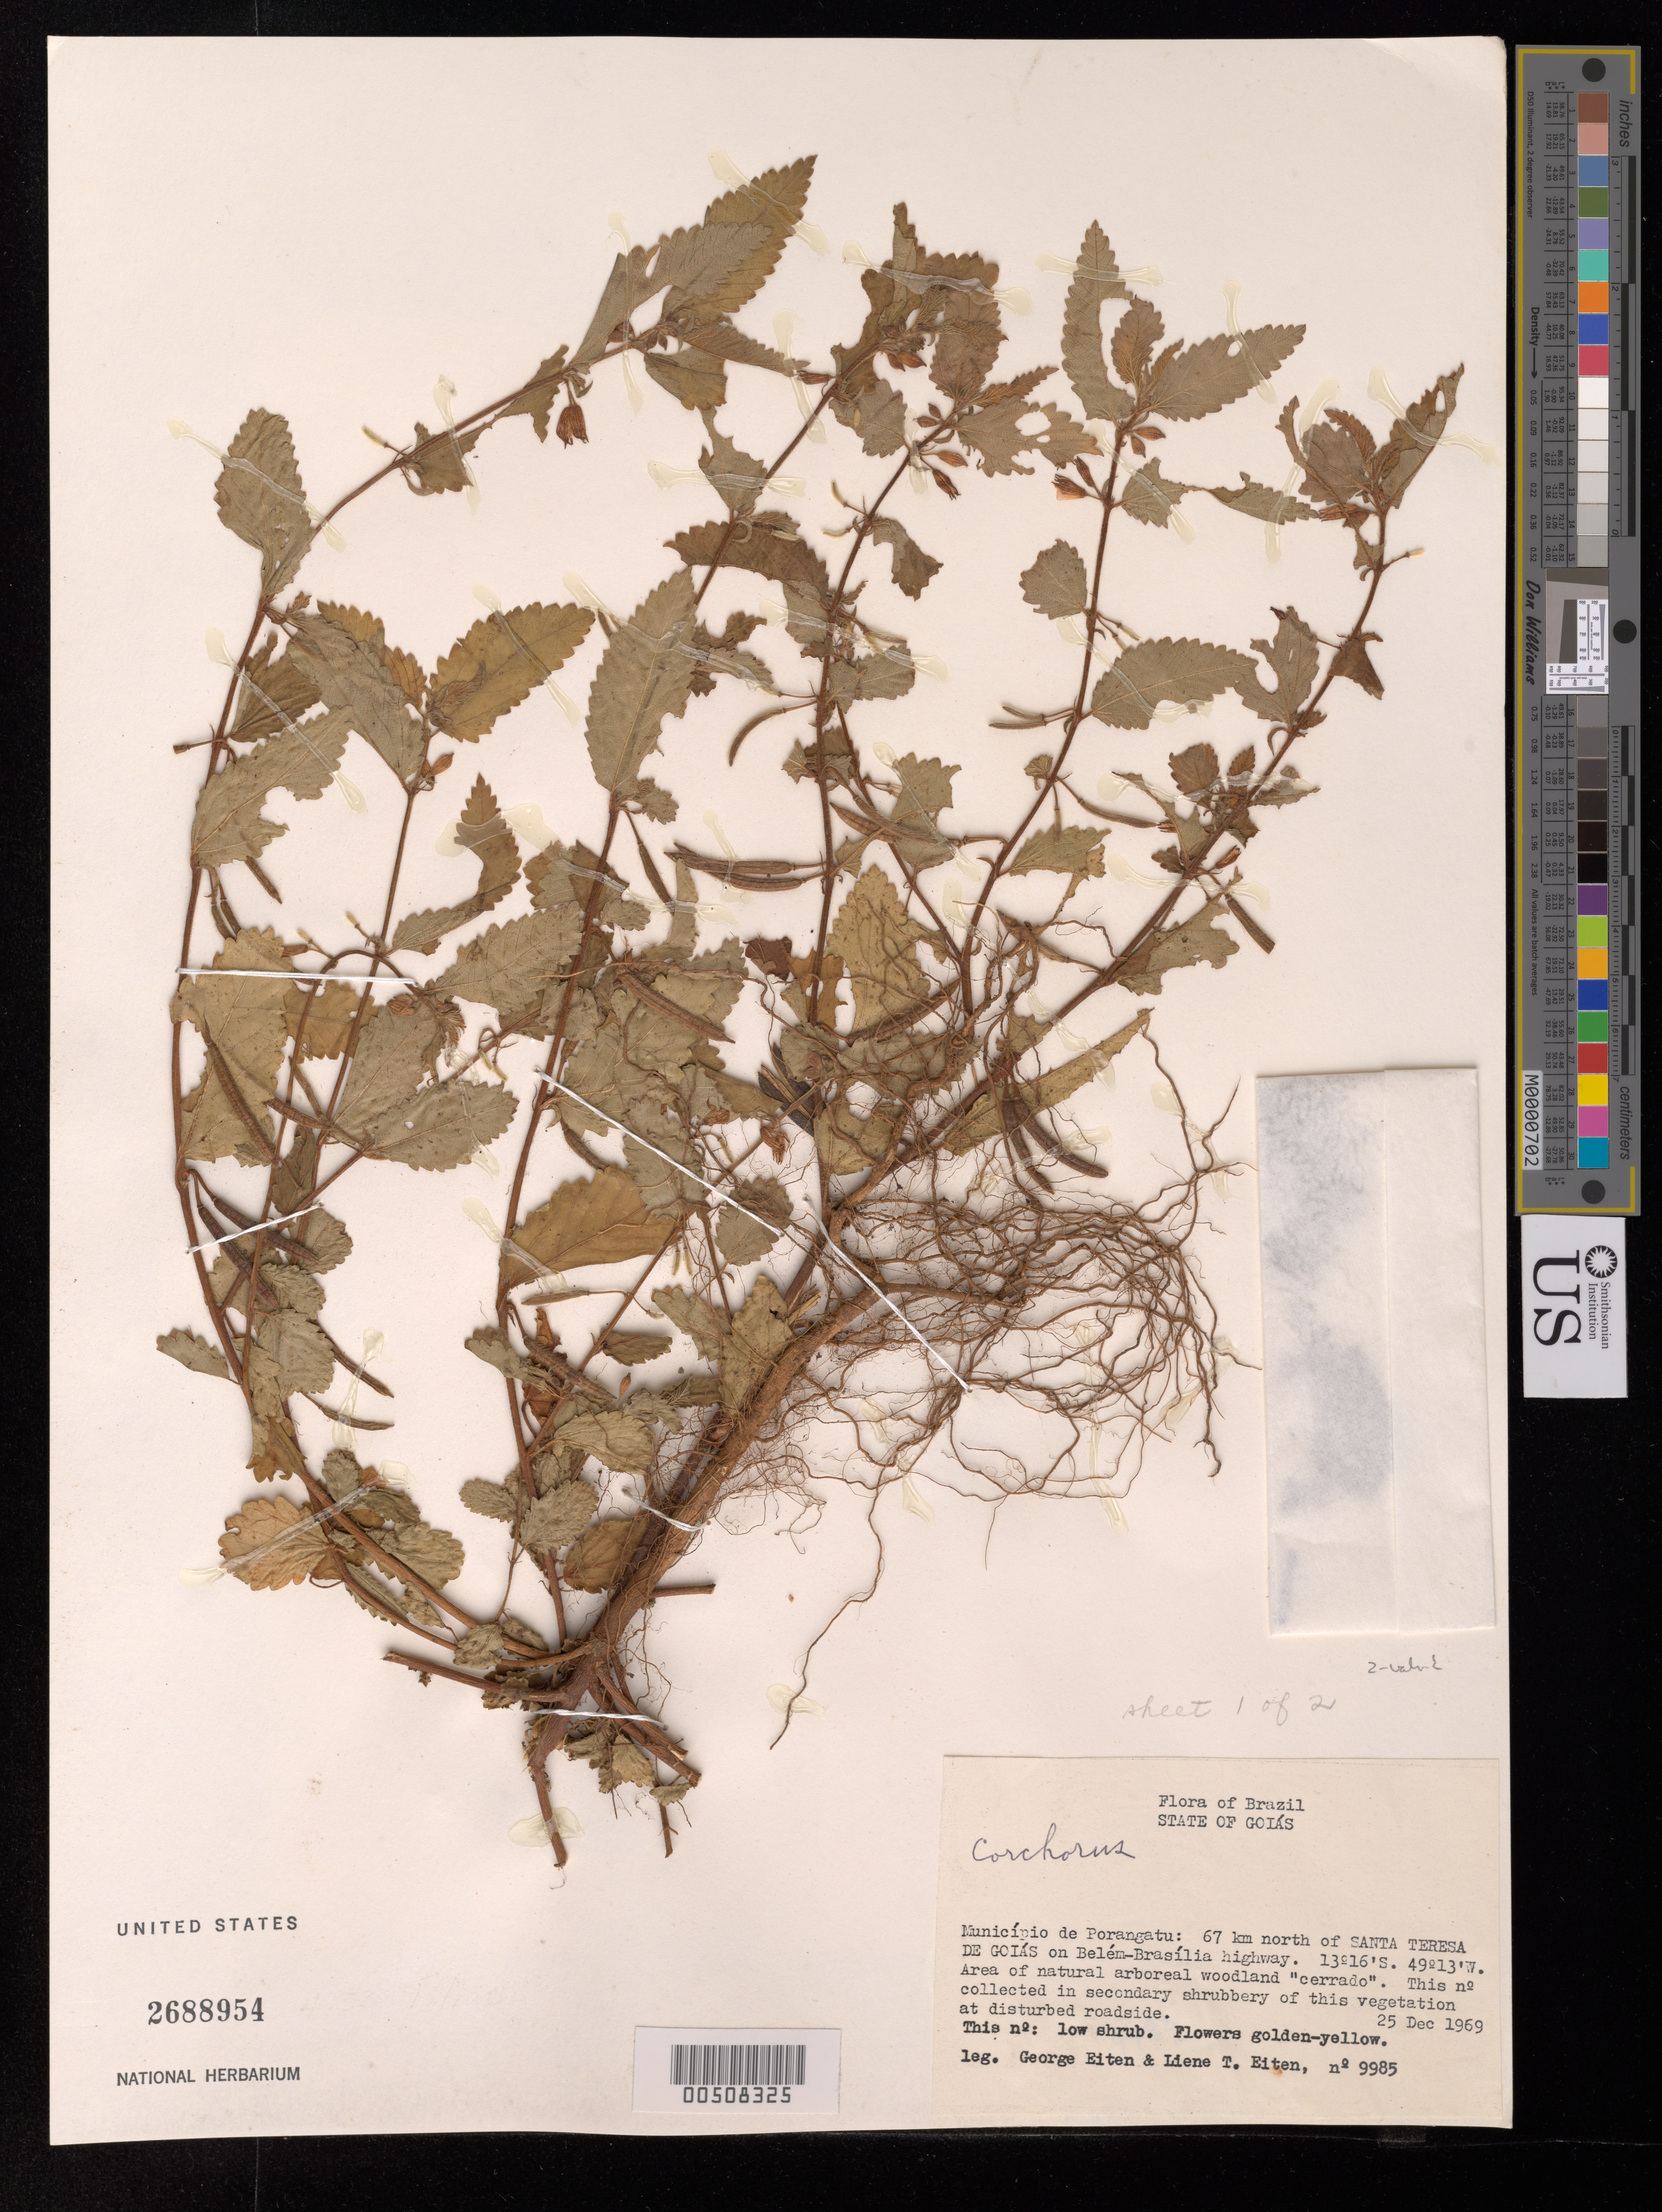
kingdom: Plantae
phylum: Tracheophyta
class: Magnoliopsida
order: Malvales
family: Malvaceae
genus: Corchorus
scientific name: Corchorus sp.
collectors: G. Eiten & L. T. Eiten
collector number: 9985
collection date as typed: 25 Dec 1969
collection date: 1969-12-25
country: Brazil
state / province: Goiás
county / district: Porangatu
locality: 67 km north of Santa Teresa De Goiás on Belém-Brasília highway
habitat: In secondary shrubbery of cerrado at disturbed roadside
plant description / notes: US-2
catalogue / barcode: US 2688954